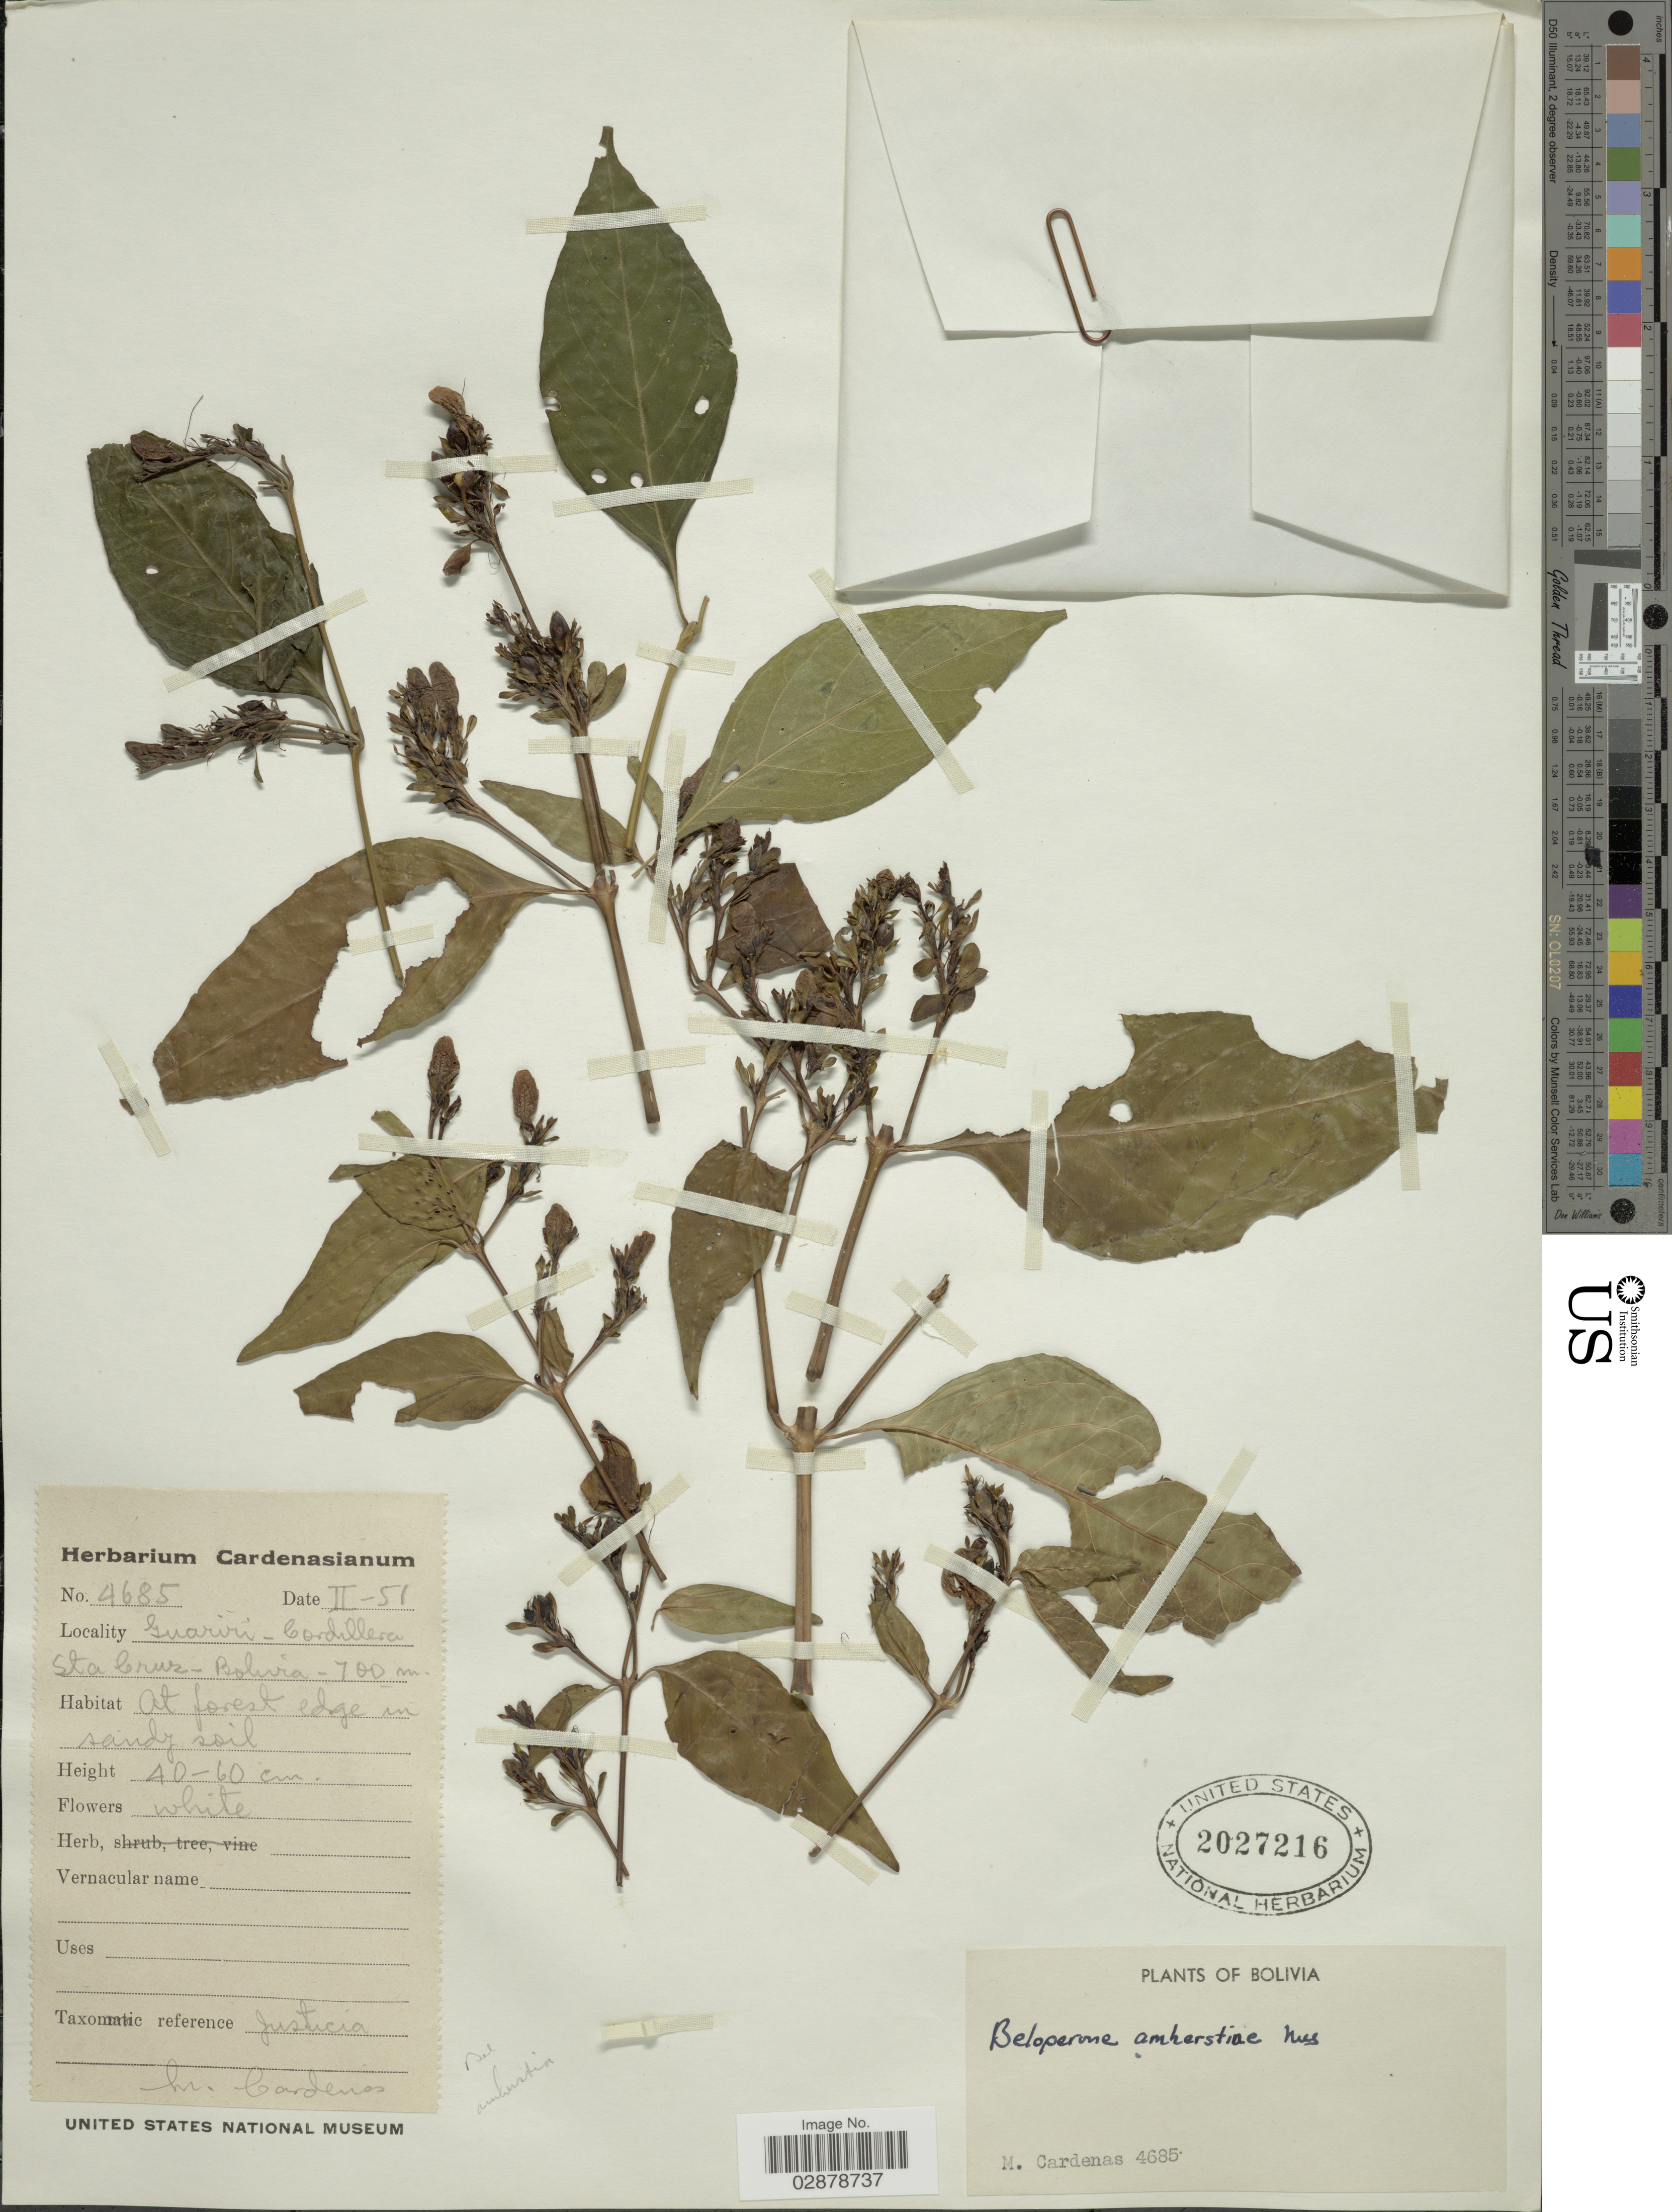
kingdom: Plantae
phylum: Tracheophyta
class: Magnoliopsida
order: Lamiales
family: Acanthaceae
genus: Justicia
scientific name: Justicia corumbensis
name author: (Lindau) Wassh. & C. Ezcurra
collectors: M. Cárdenas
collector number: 4685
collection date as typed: Transcribed d/m/y: /2/51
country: Bolivia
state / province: Santa Cruz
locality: Guariri - Cordillera Sta Cruz, Bolivia.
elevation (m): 700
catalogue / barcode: US 2027216